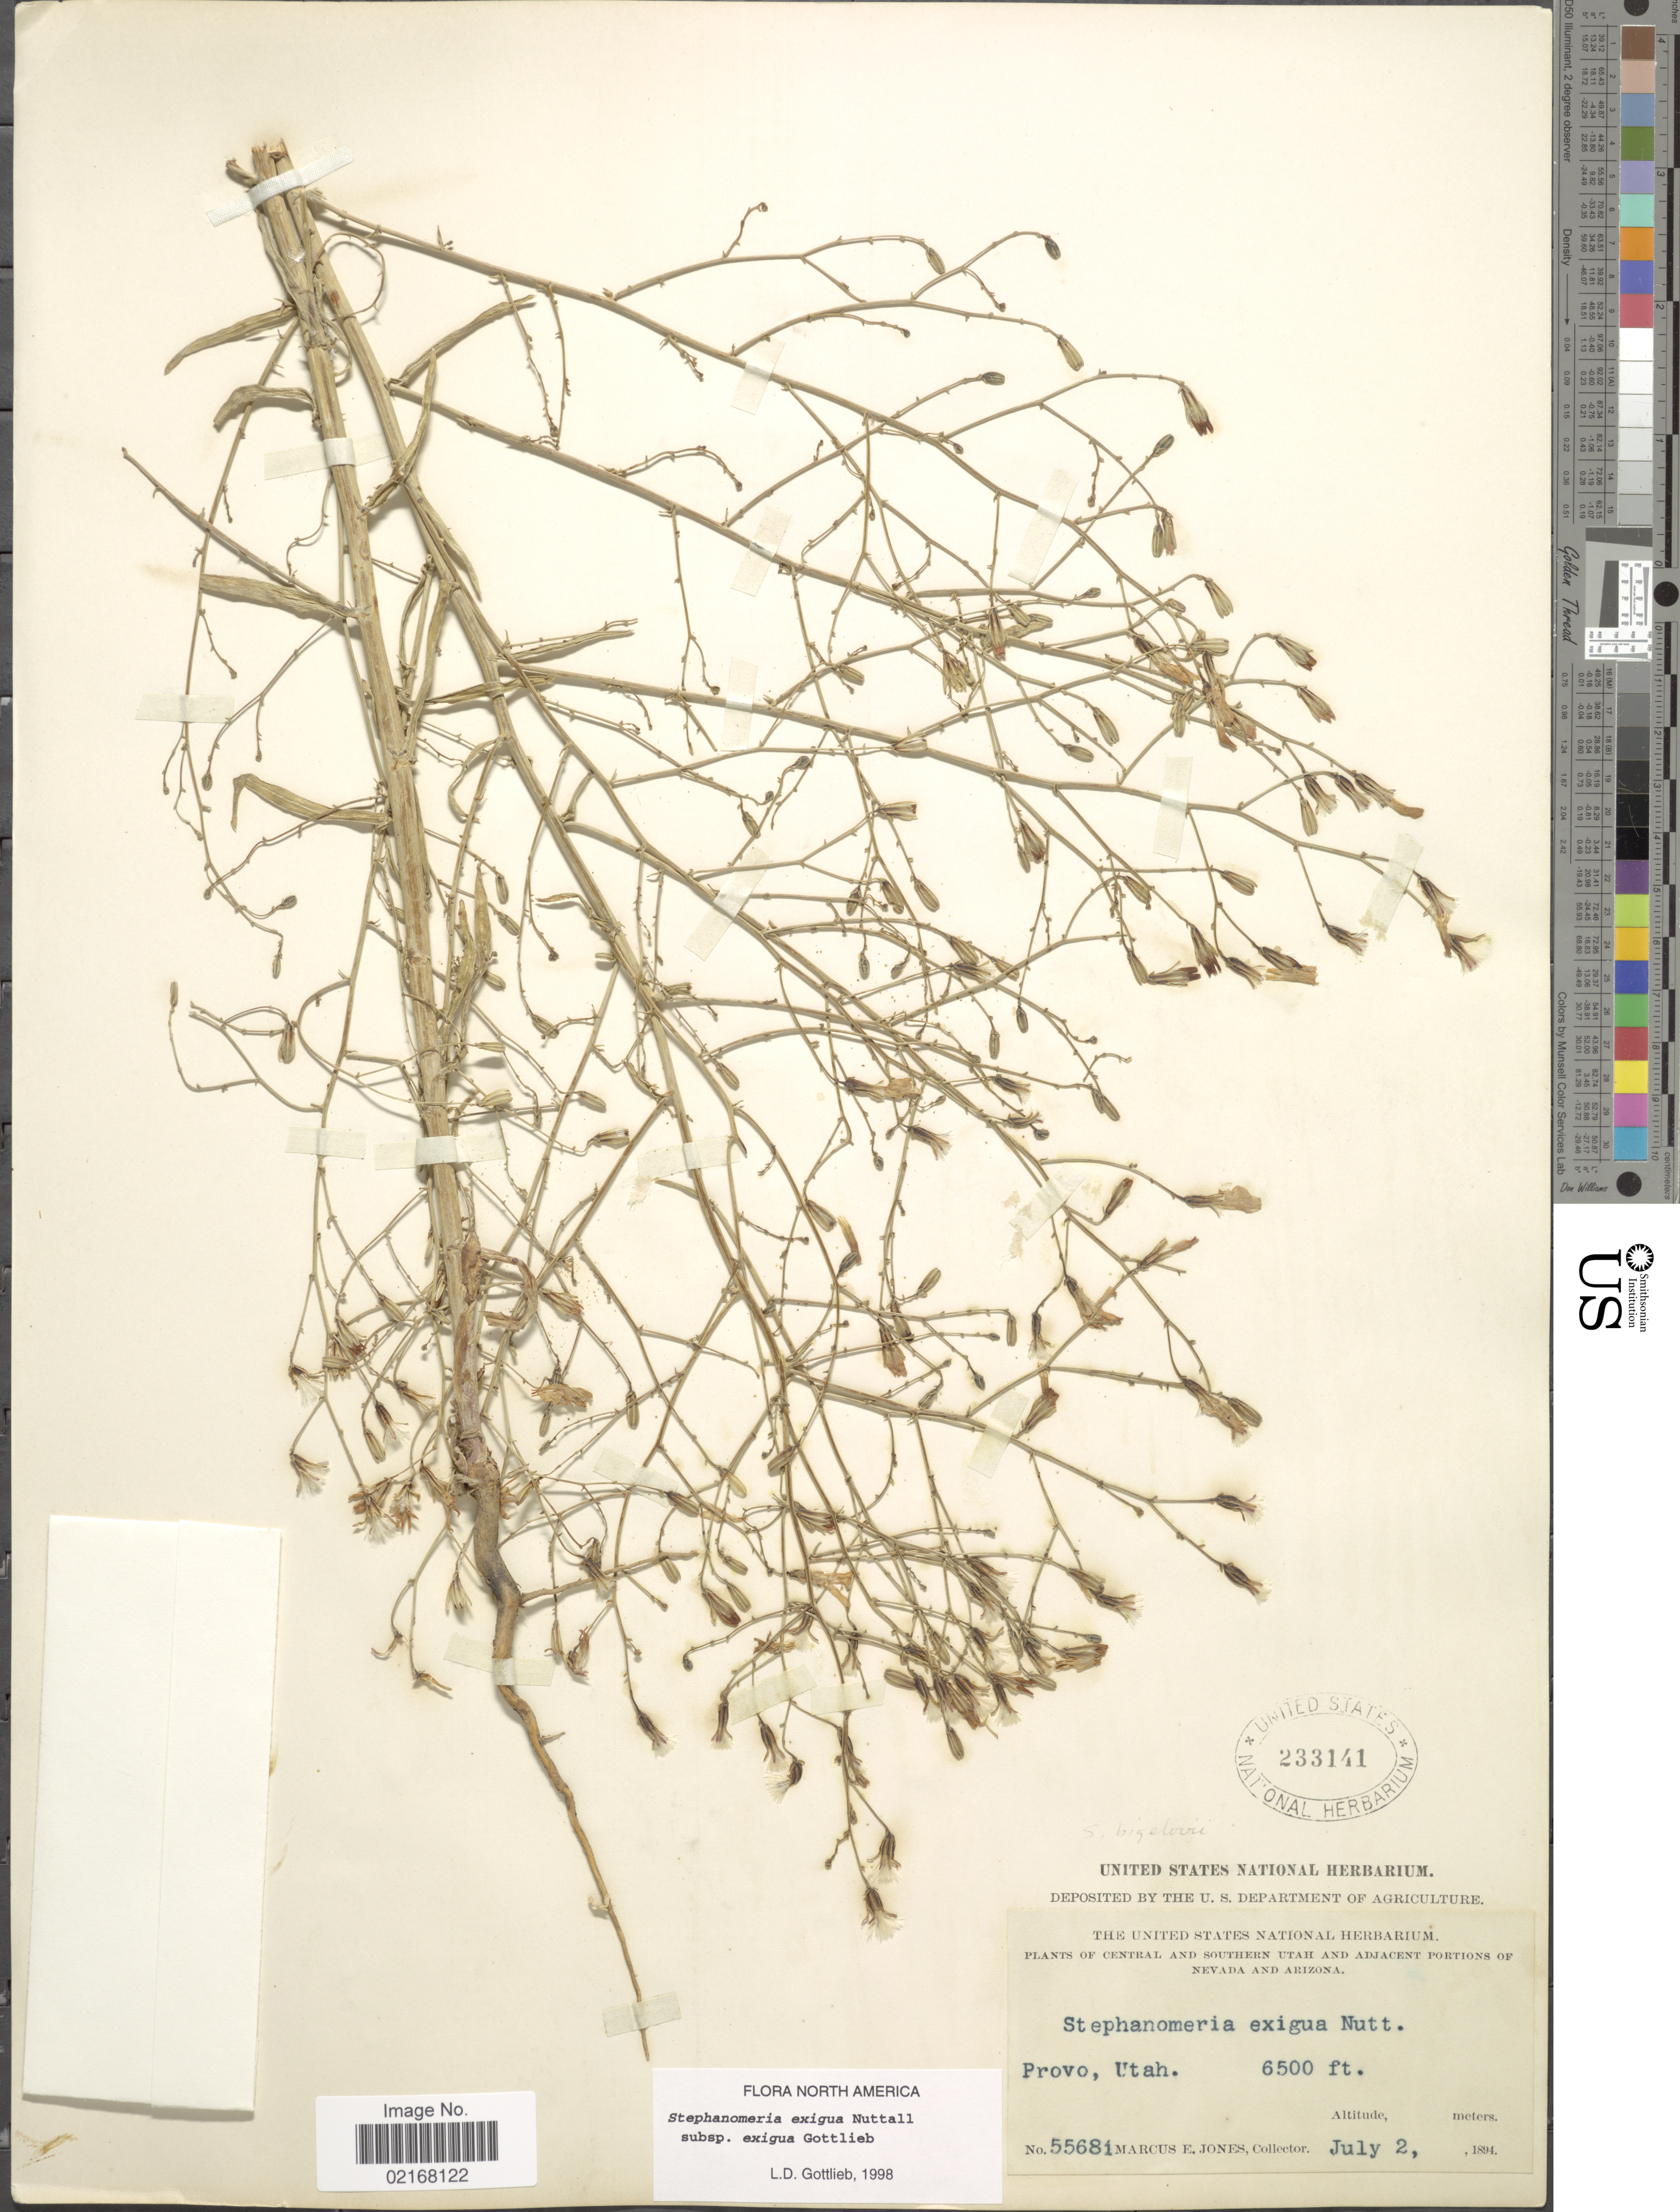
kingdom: Plantae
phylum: Tracheophyta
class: Magnoliopsida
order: Asterales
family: Asteraceae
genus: Stephanomeria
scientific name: Stephanomeria exigua subsp. exigua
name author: Nutt.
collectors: M. E. Jones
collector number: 5568i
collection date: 1894-07-02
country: United States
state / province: Utah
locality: Provo, Utah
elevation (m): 1981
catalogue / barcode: US 233141